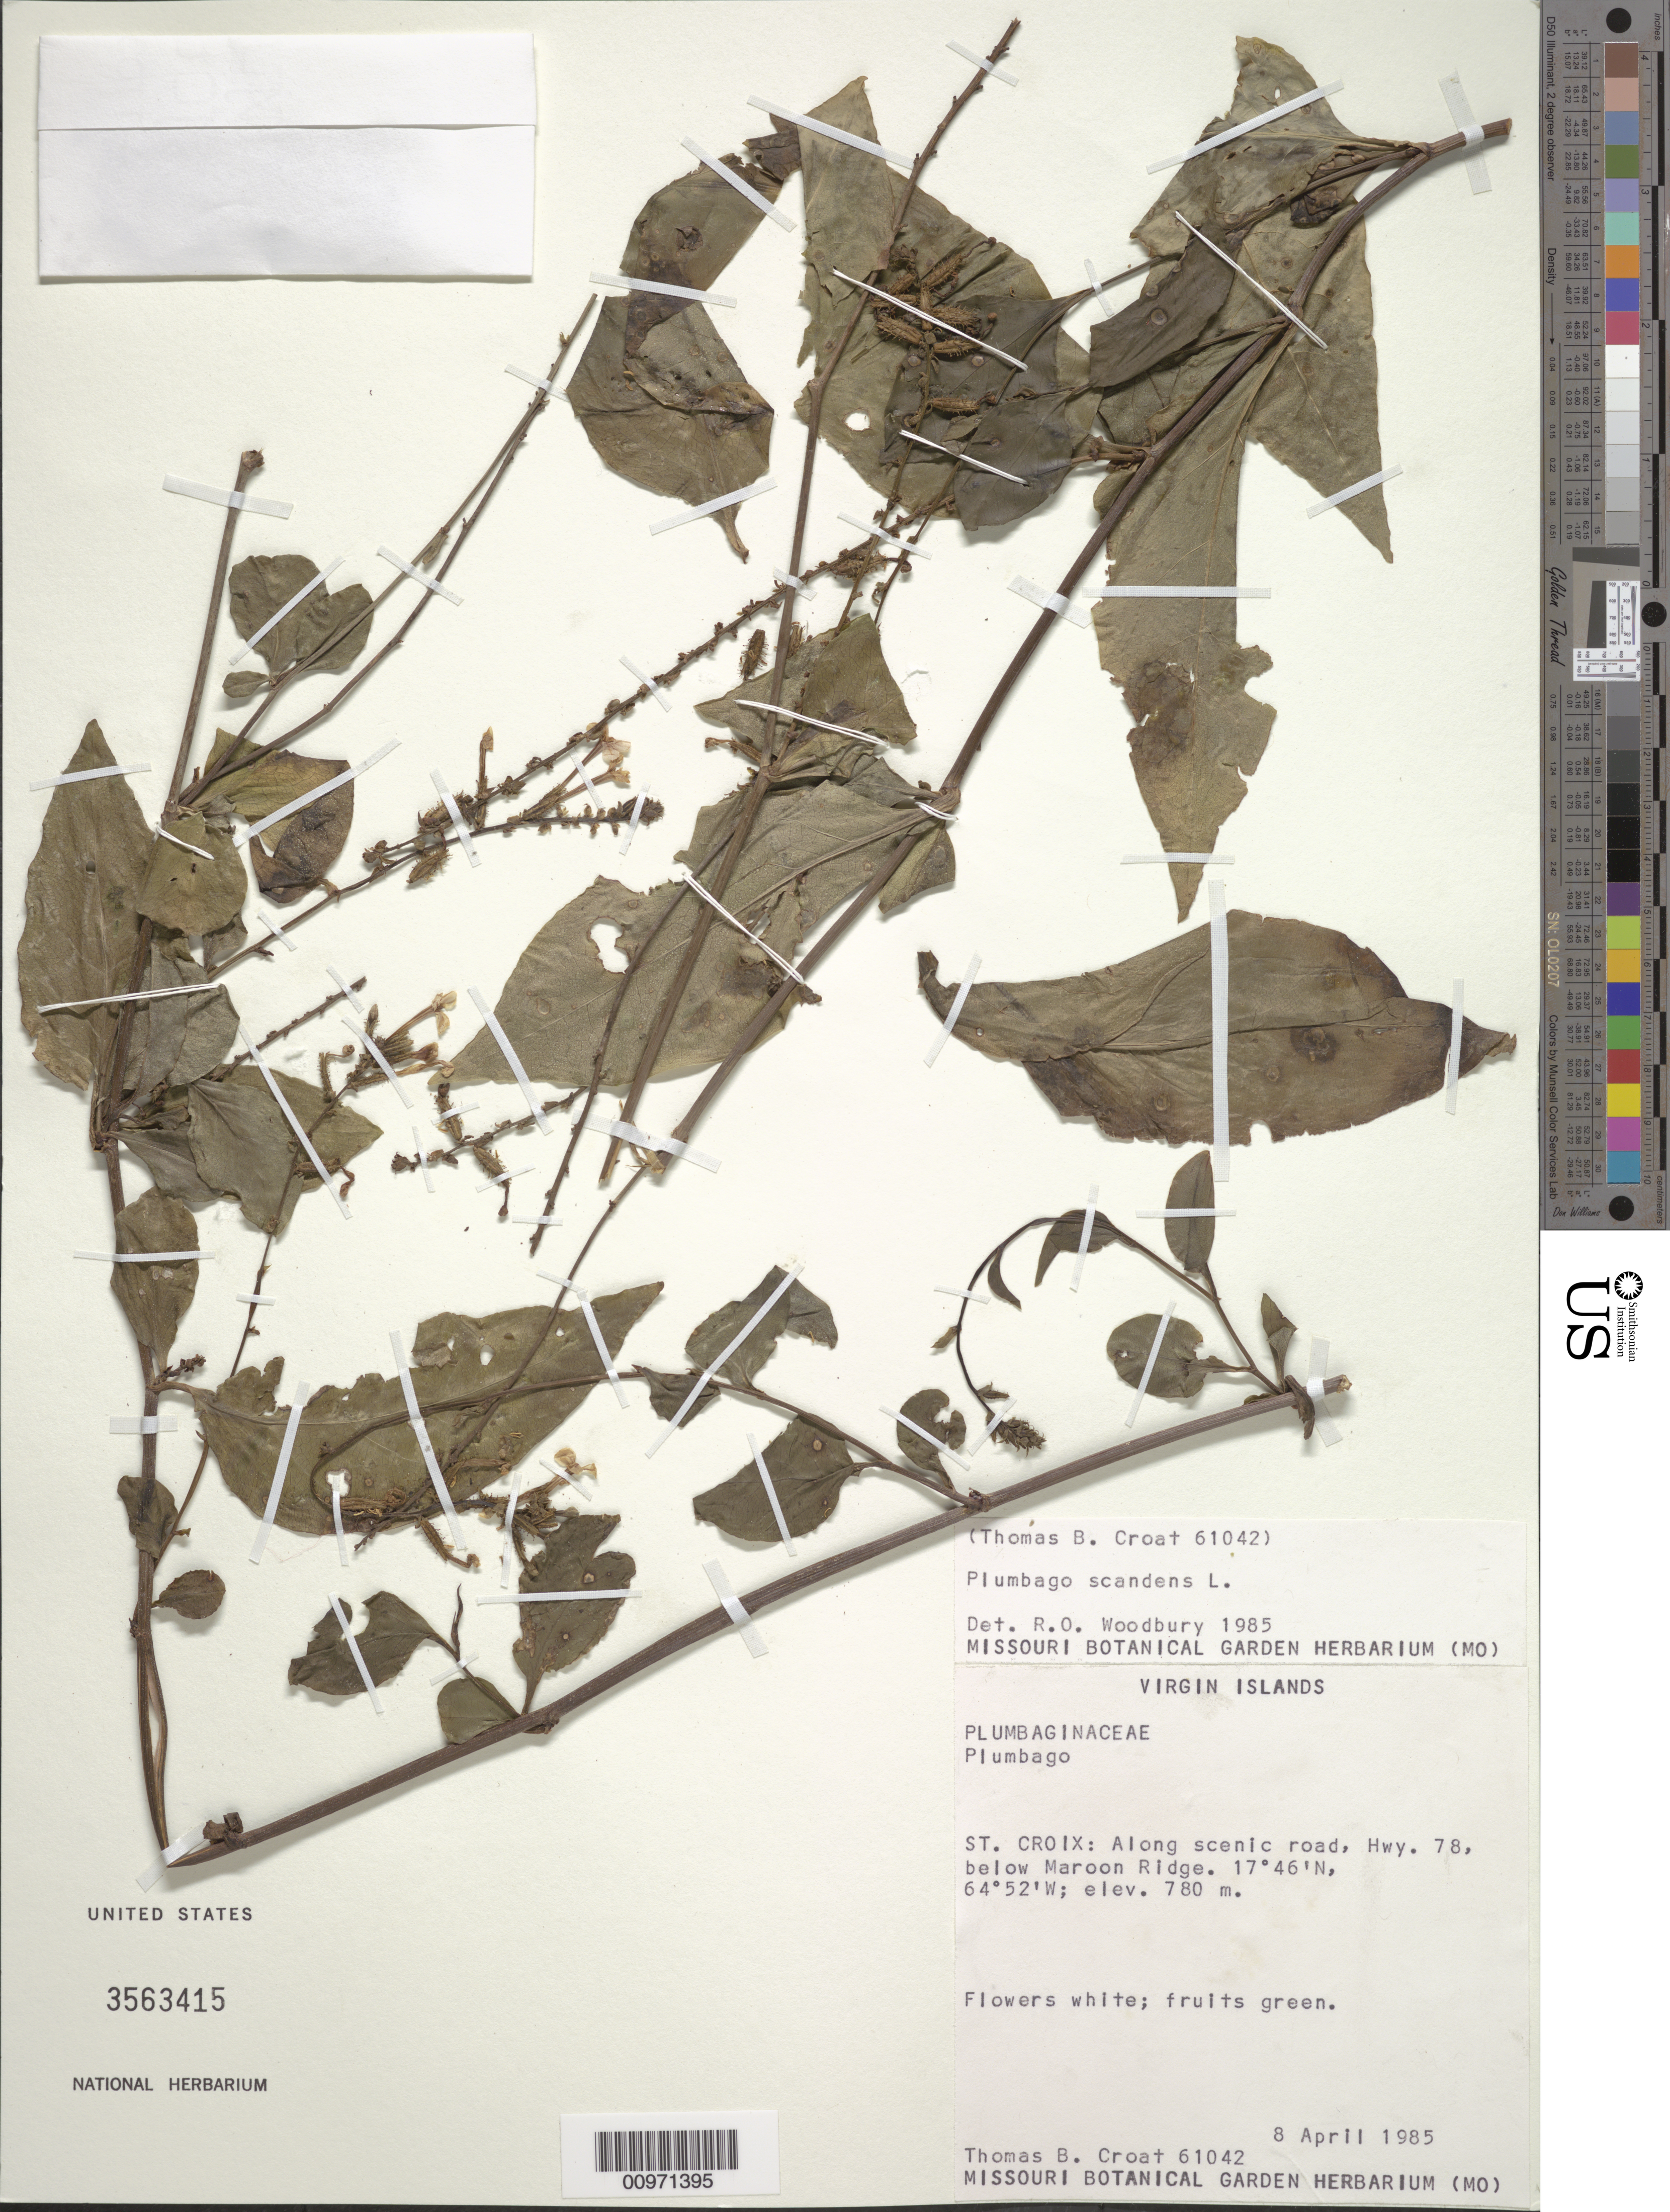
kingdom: Plantae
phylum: Tracheophyta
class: Magnoliopsida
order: Caryophyllales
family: Plumbaginaceae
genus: Plumbago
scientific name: Plumbago scandens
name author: L.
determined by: Woodbury, R. O.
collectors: T. B. Croat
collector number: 61042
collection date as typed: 08 Apr 1985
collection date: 1985-04-08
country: U.S. Virgin Islands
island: St. Croix I.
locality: Scenic road Hwy. 78, below Maroon Ridge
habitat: Along scenic road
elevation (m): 780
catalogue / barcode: US 3563415